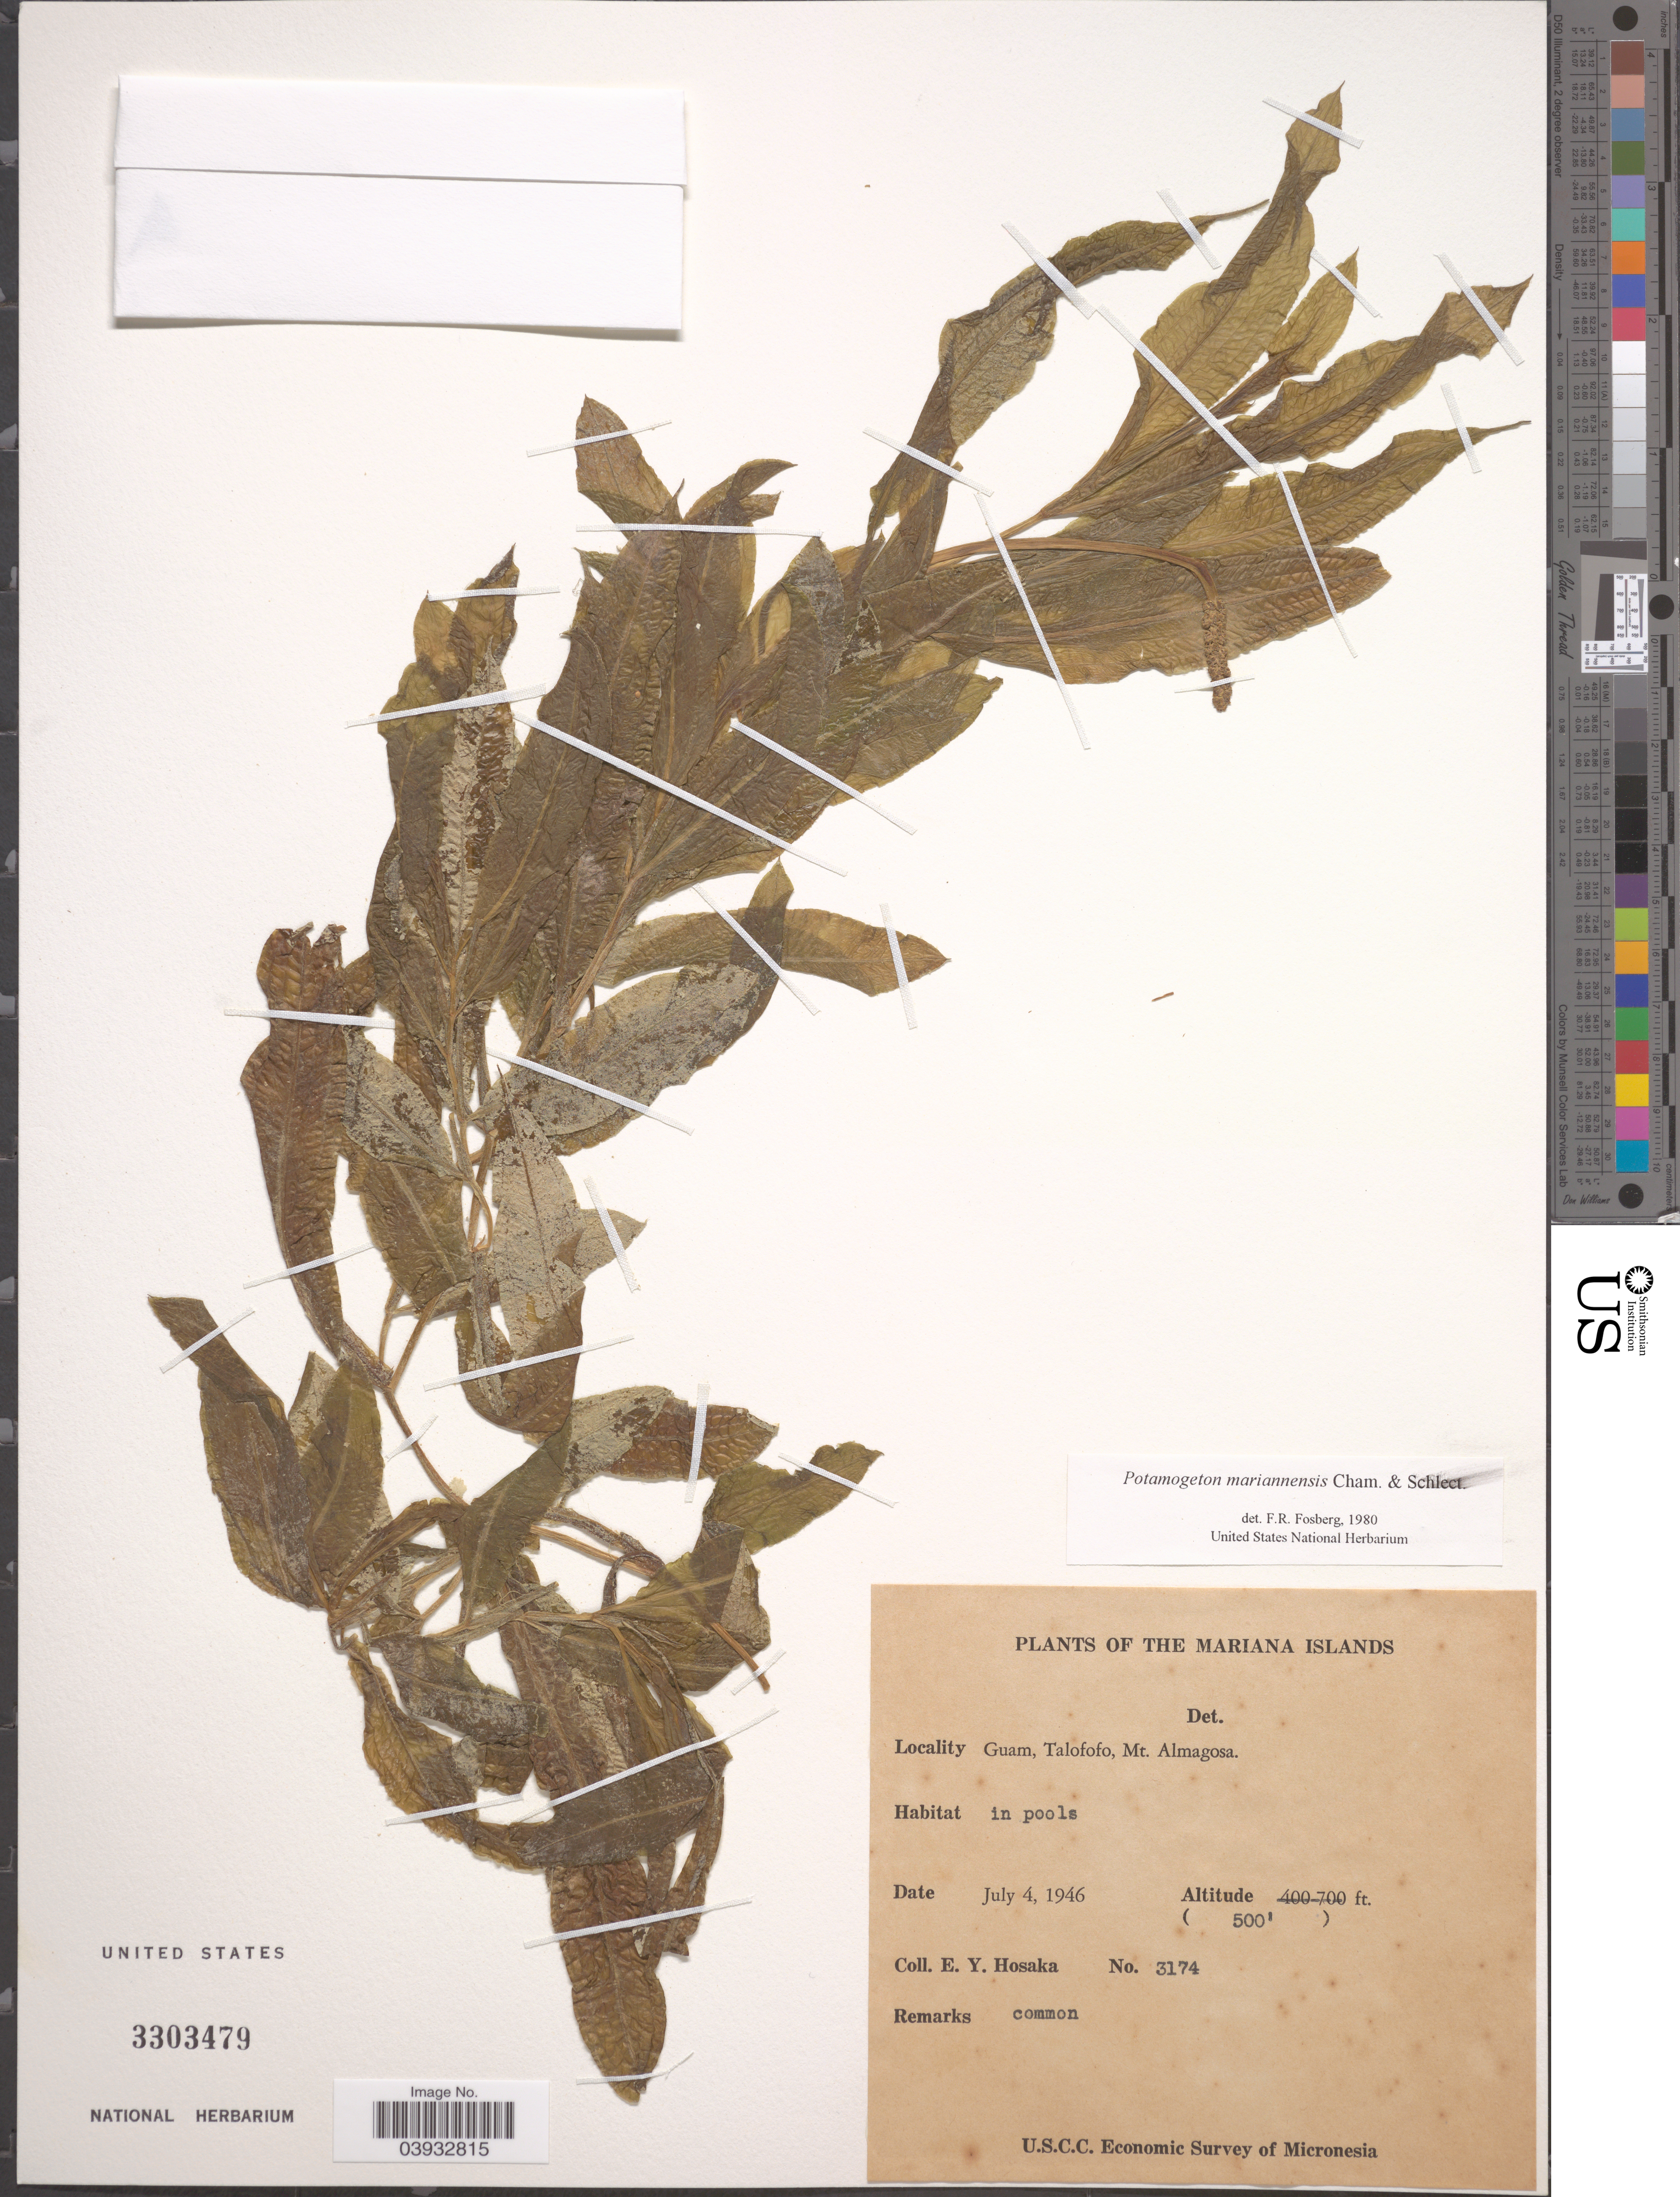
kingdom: Plantae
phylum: Tracheophyta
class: Liliopsida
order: Alismatales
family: Potamogetonaceae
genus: Potamogeton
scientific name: Potamogeton mariannensis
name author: Cham. & Schltdl.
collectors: E. Y. Hosaka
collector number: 3174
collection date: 1946-07-04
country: Guam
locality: Mariana Islands. Talofofo, Mt. Almagosa.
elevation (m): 152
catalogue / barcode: US 3303479